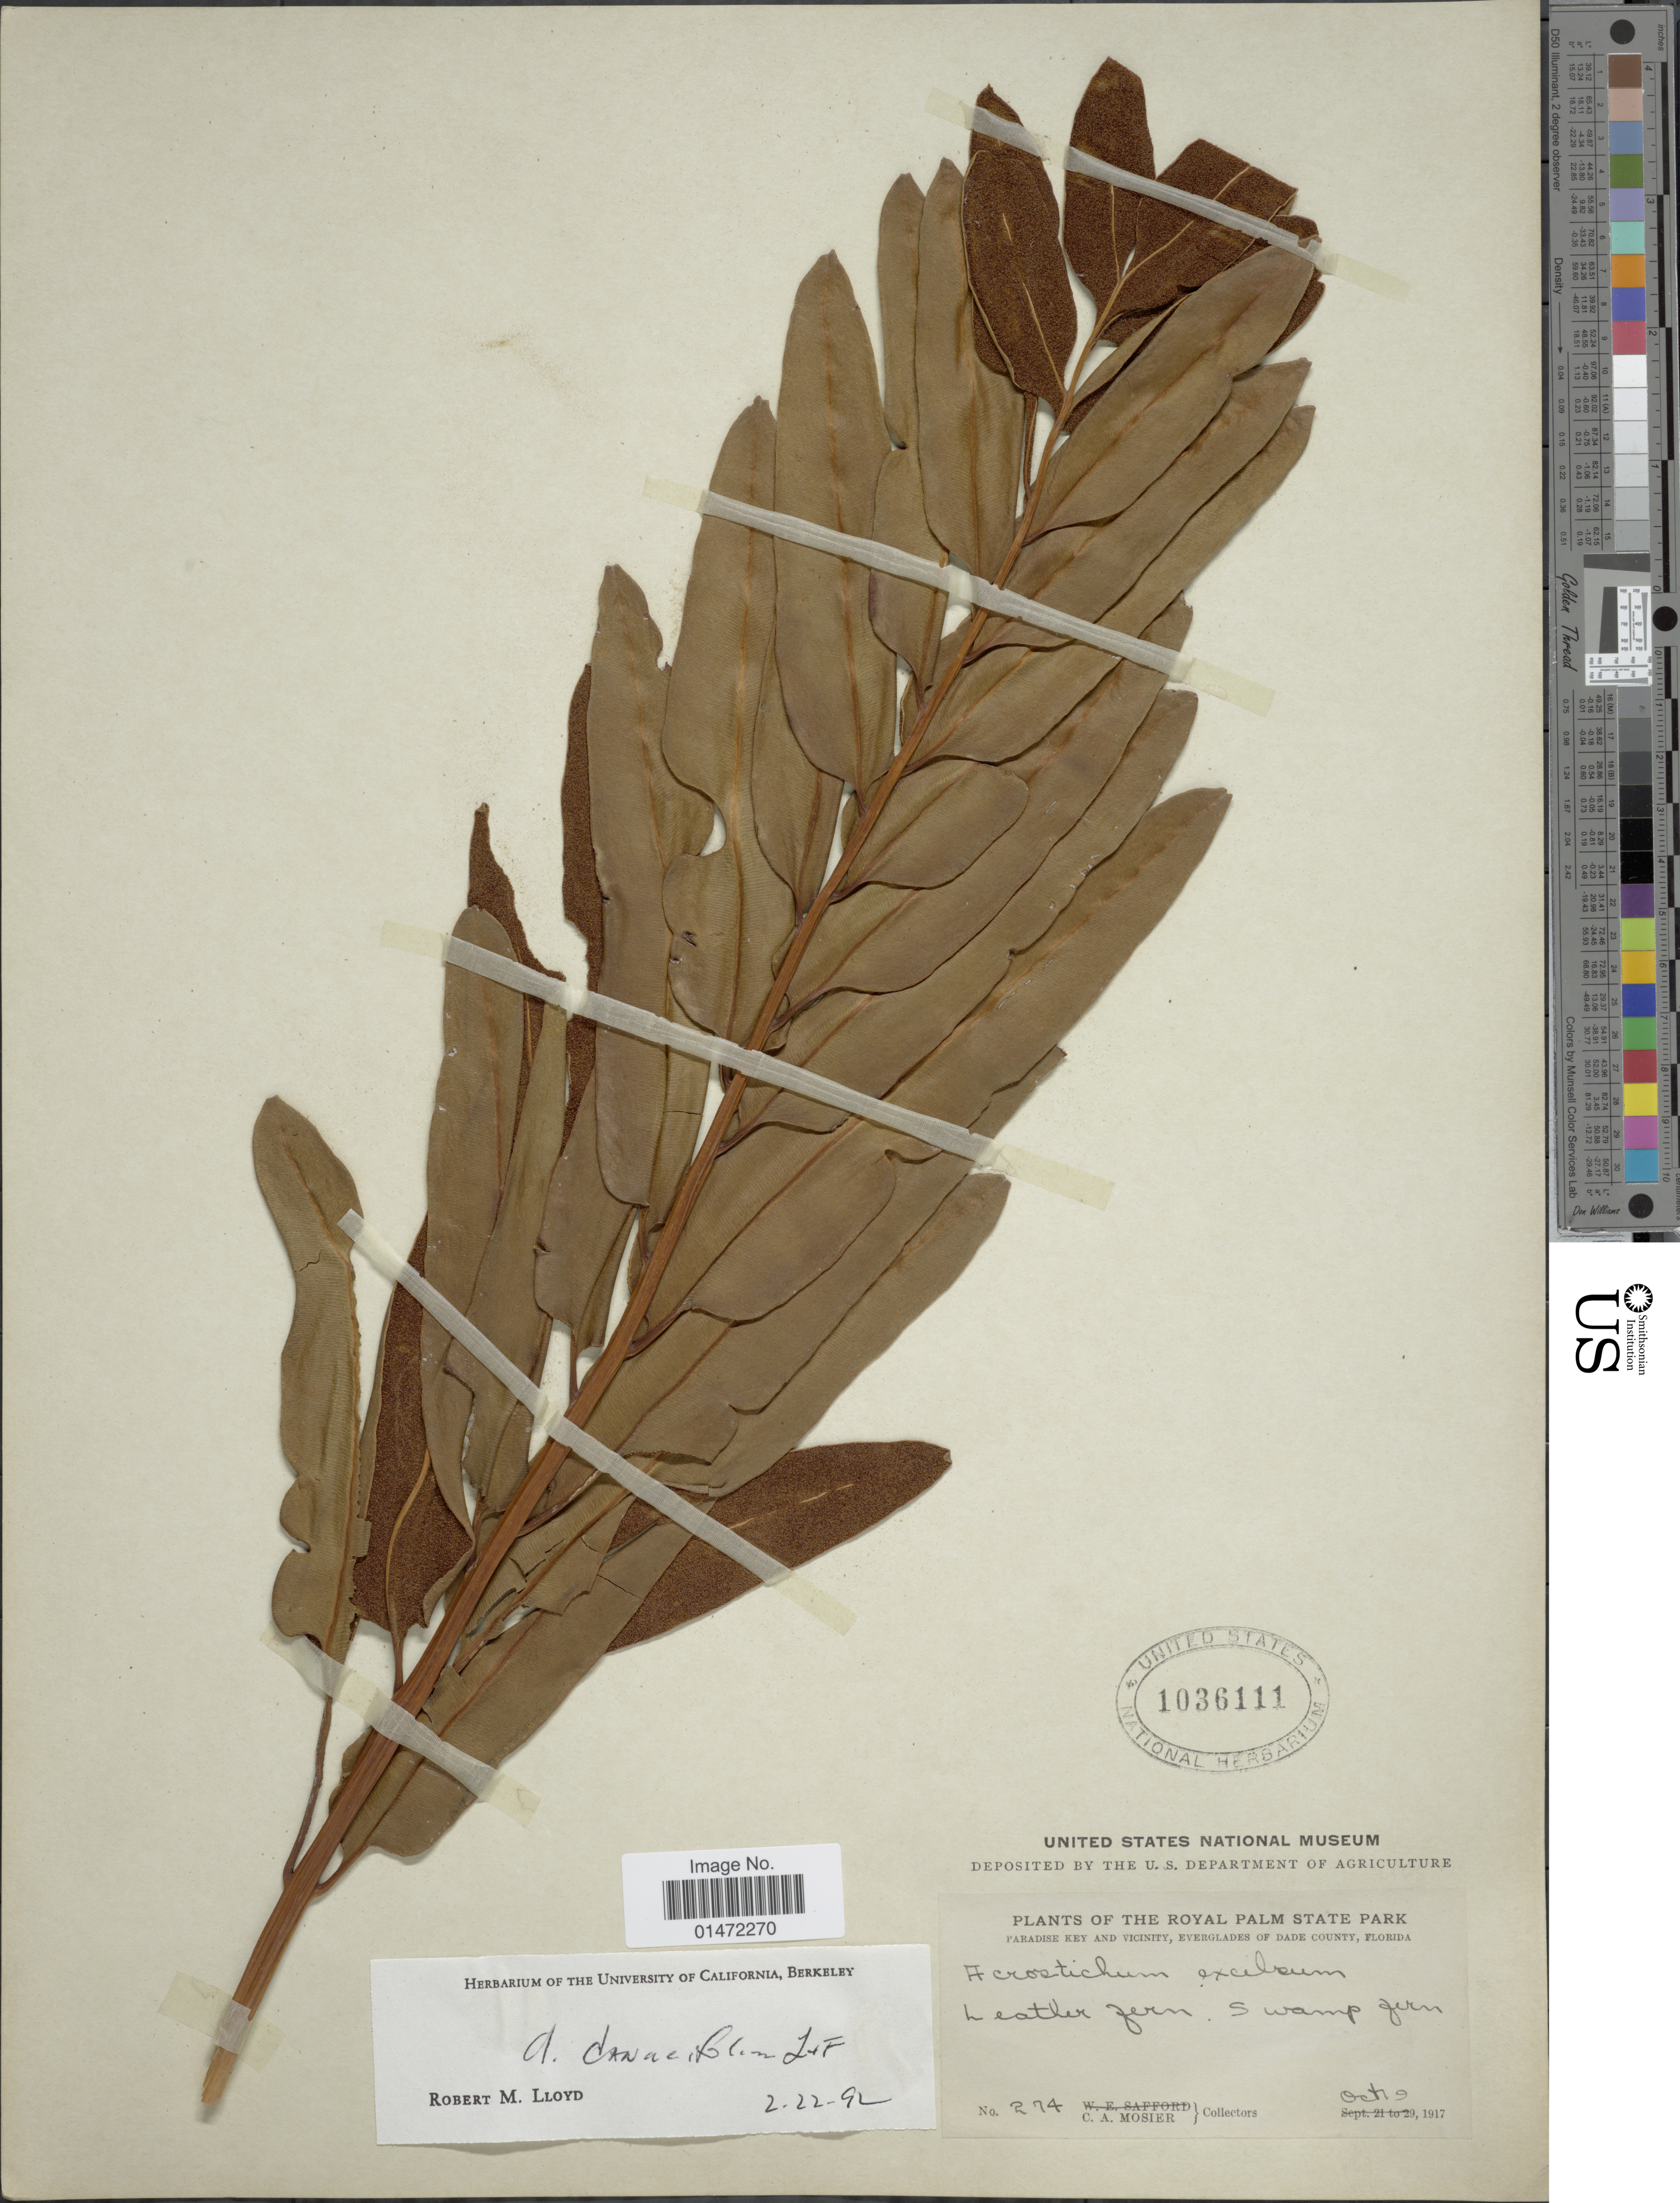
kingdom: Plantae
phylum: Tracheophyta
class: Polypodiopsida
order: Polypodiales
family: Pteridaceae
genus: Acrostichum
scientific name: Acrostichum aureum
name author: L.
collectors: C. A. Mosier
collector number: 274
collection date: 1917-10-09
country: United States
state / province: Florida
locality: Royal Palm State Park. Paradise Key and Vicinity, Everglades of Dade County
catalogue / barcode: US 1036111